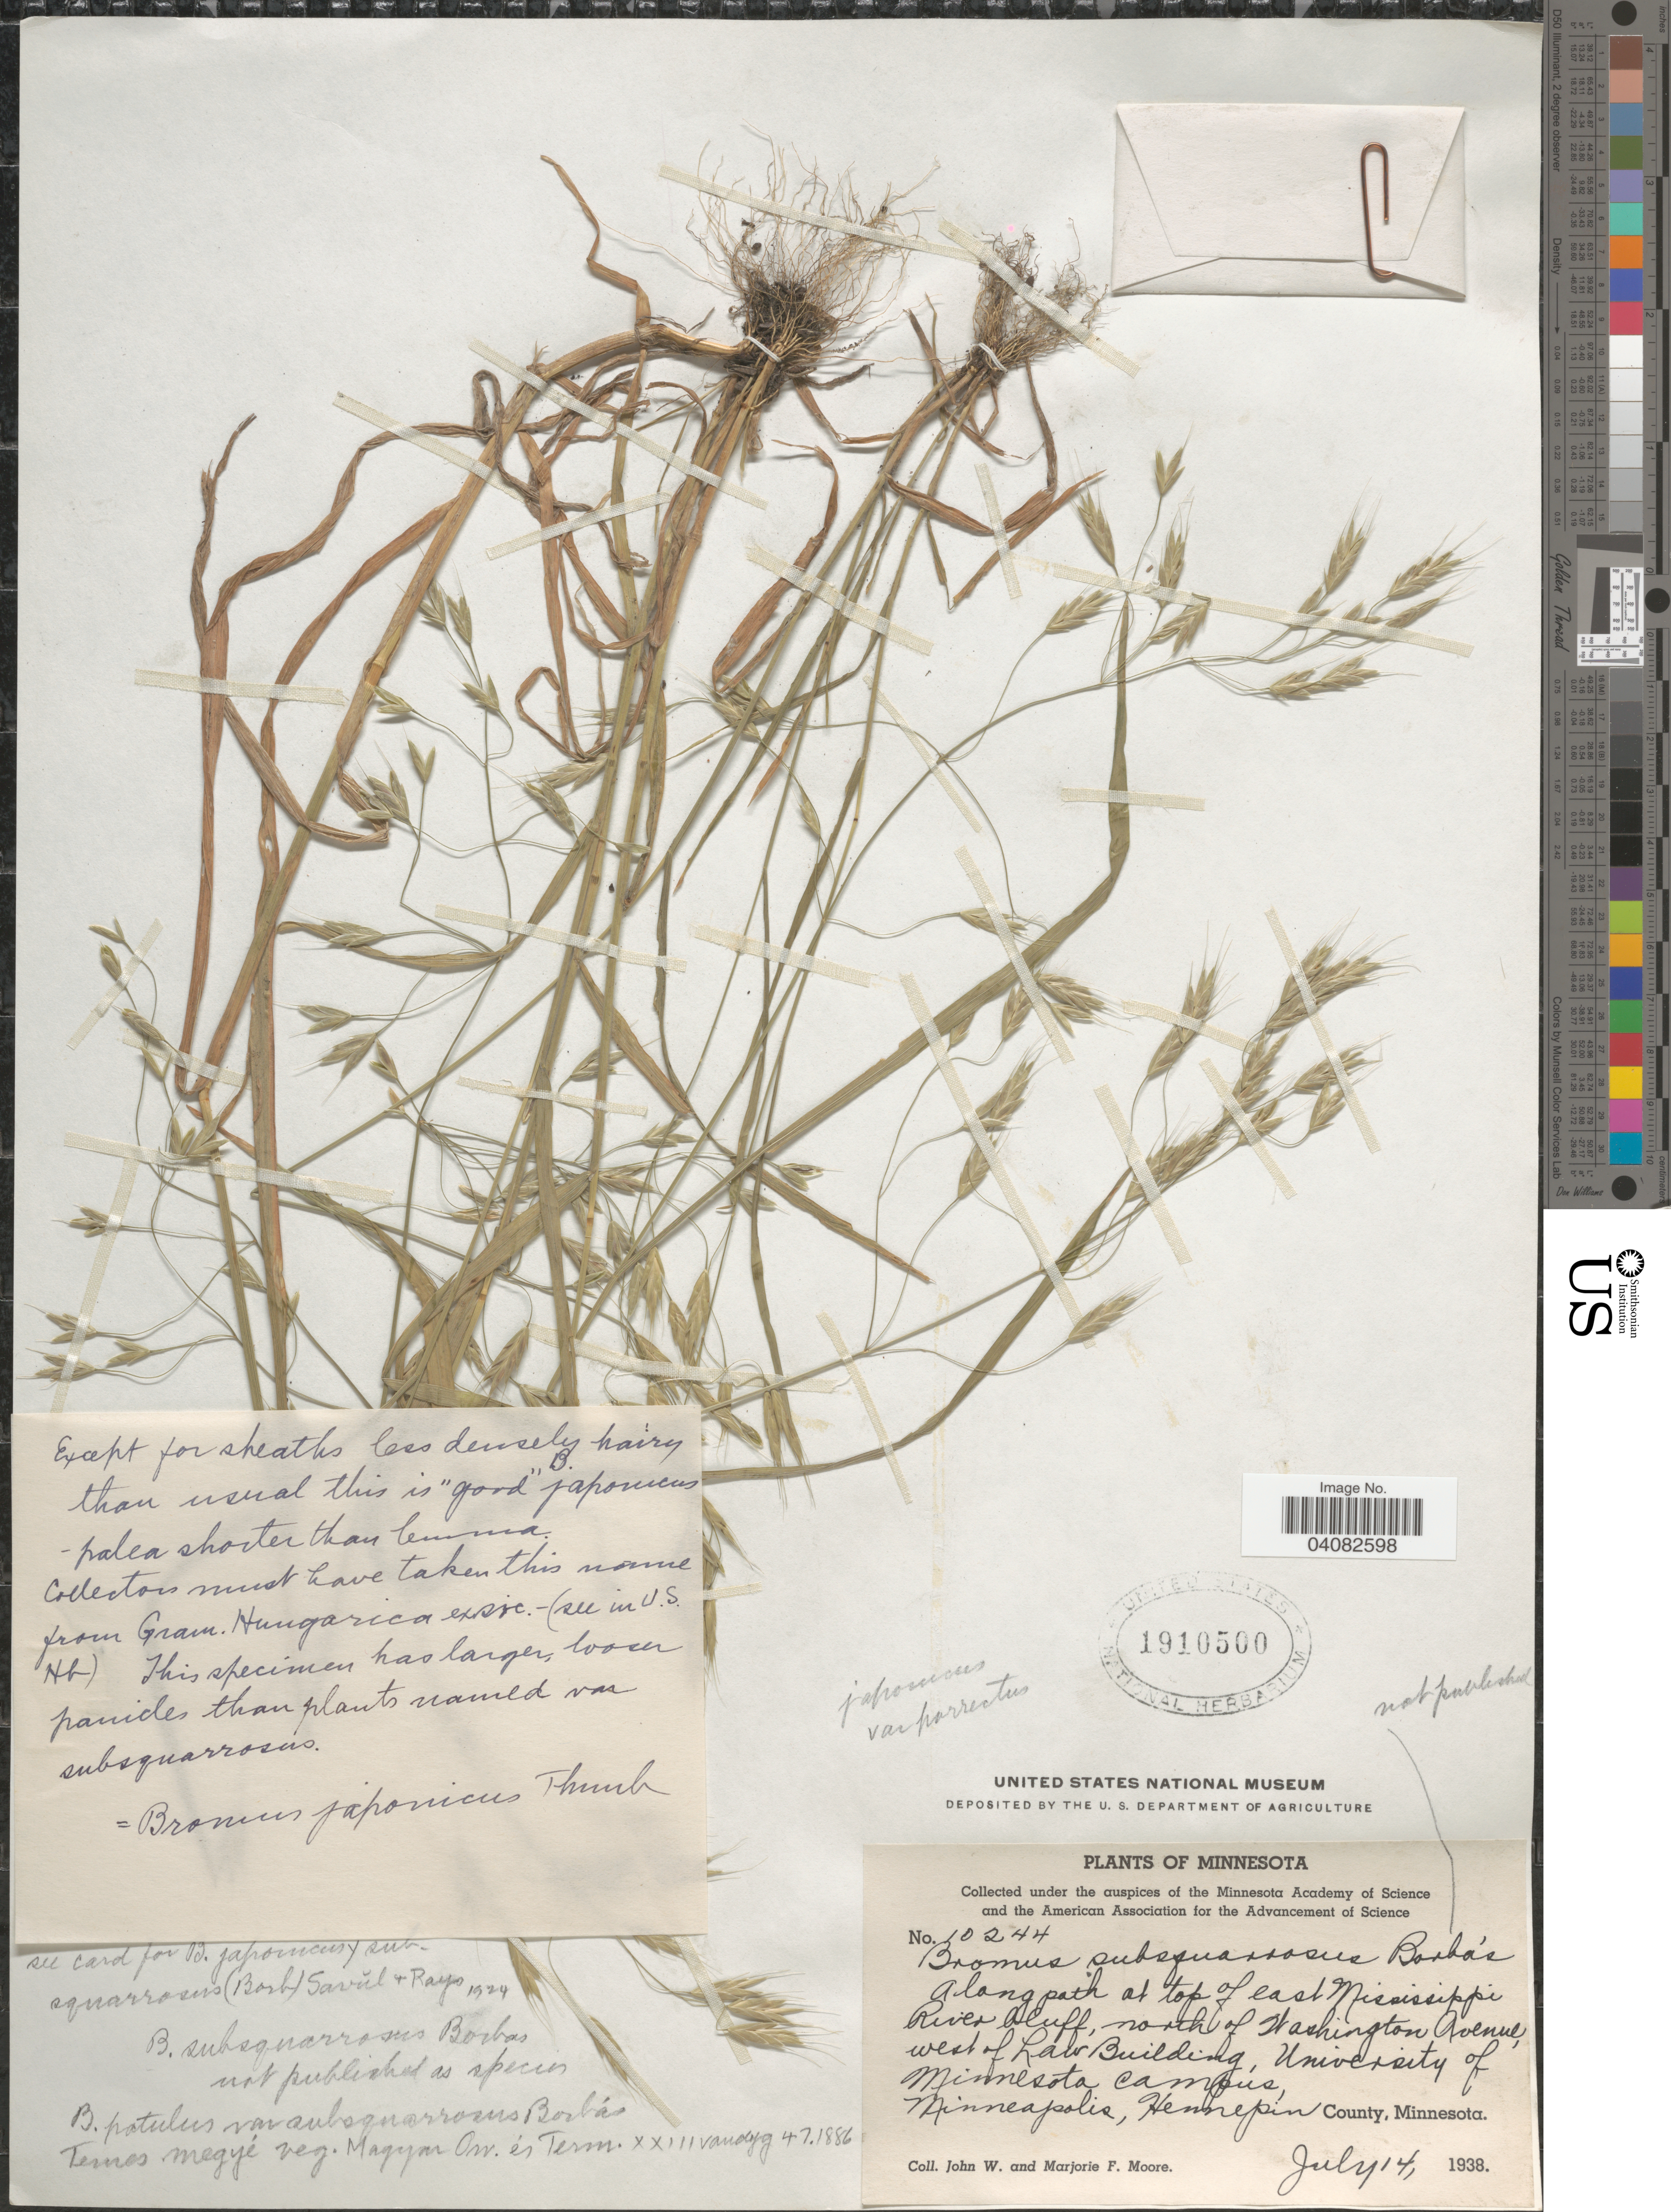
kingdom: Plantae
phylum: Tracheophyta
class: Liliopsida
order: Poales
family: Poaceae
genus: Bromus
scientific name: Bromus japonicus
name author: Houtt.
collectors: J. Moore & M. F. Moore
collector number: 10244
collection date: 1938-07-14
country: United States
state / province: Minnesota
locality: Along path at top of east Mississippi River bluff, north of Washington Avenue, west of Law Building, University of Minnesota Campus, Minneapolis, Hennepin County.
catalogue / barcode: US 1910500